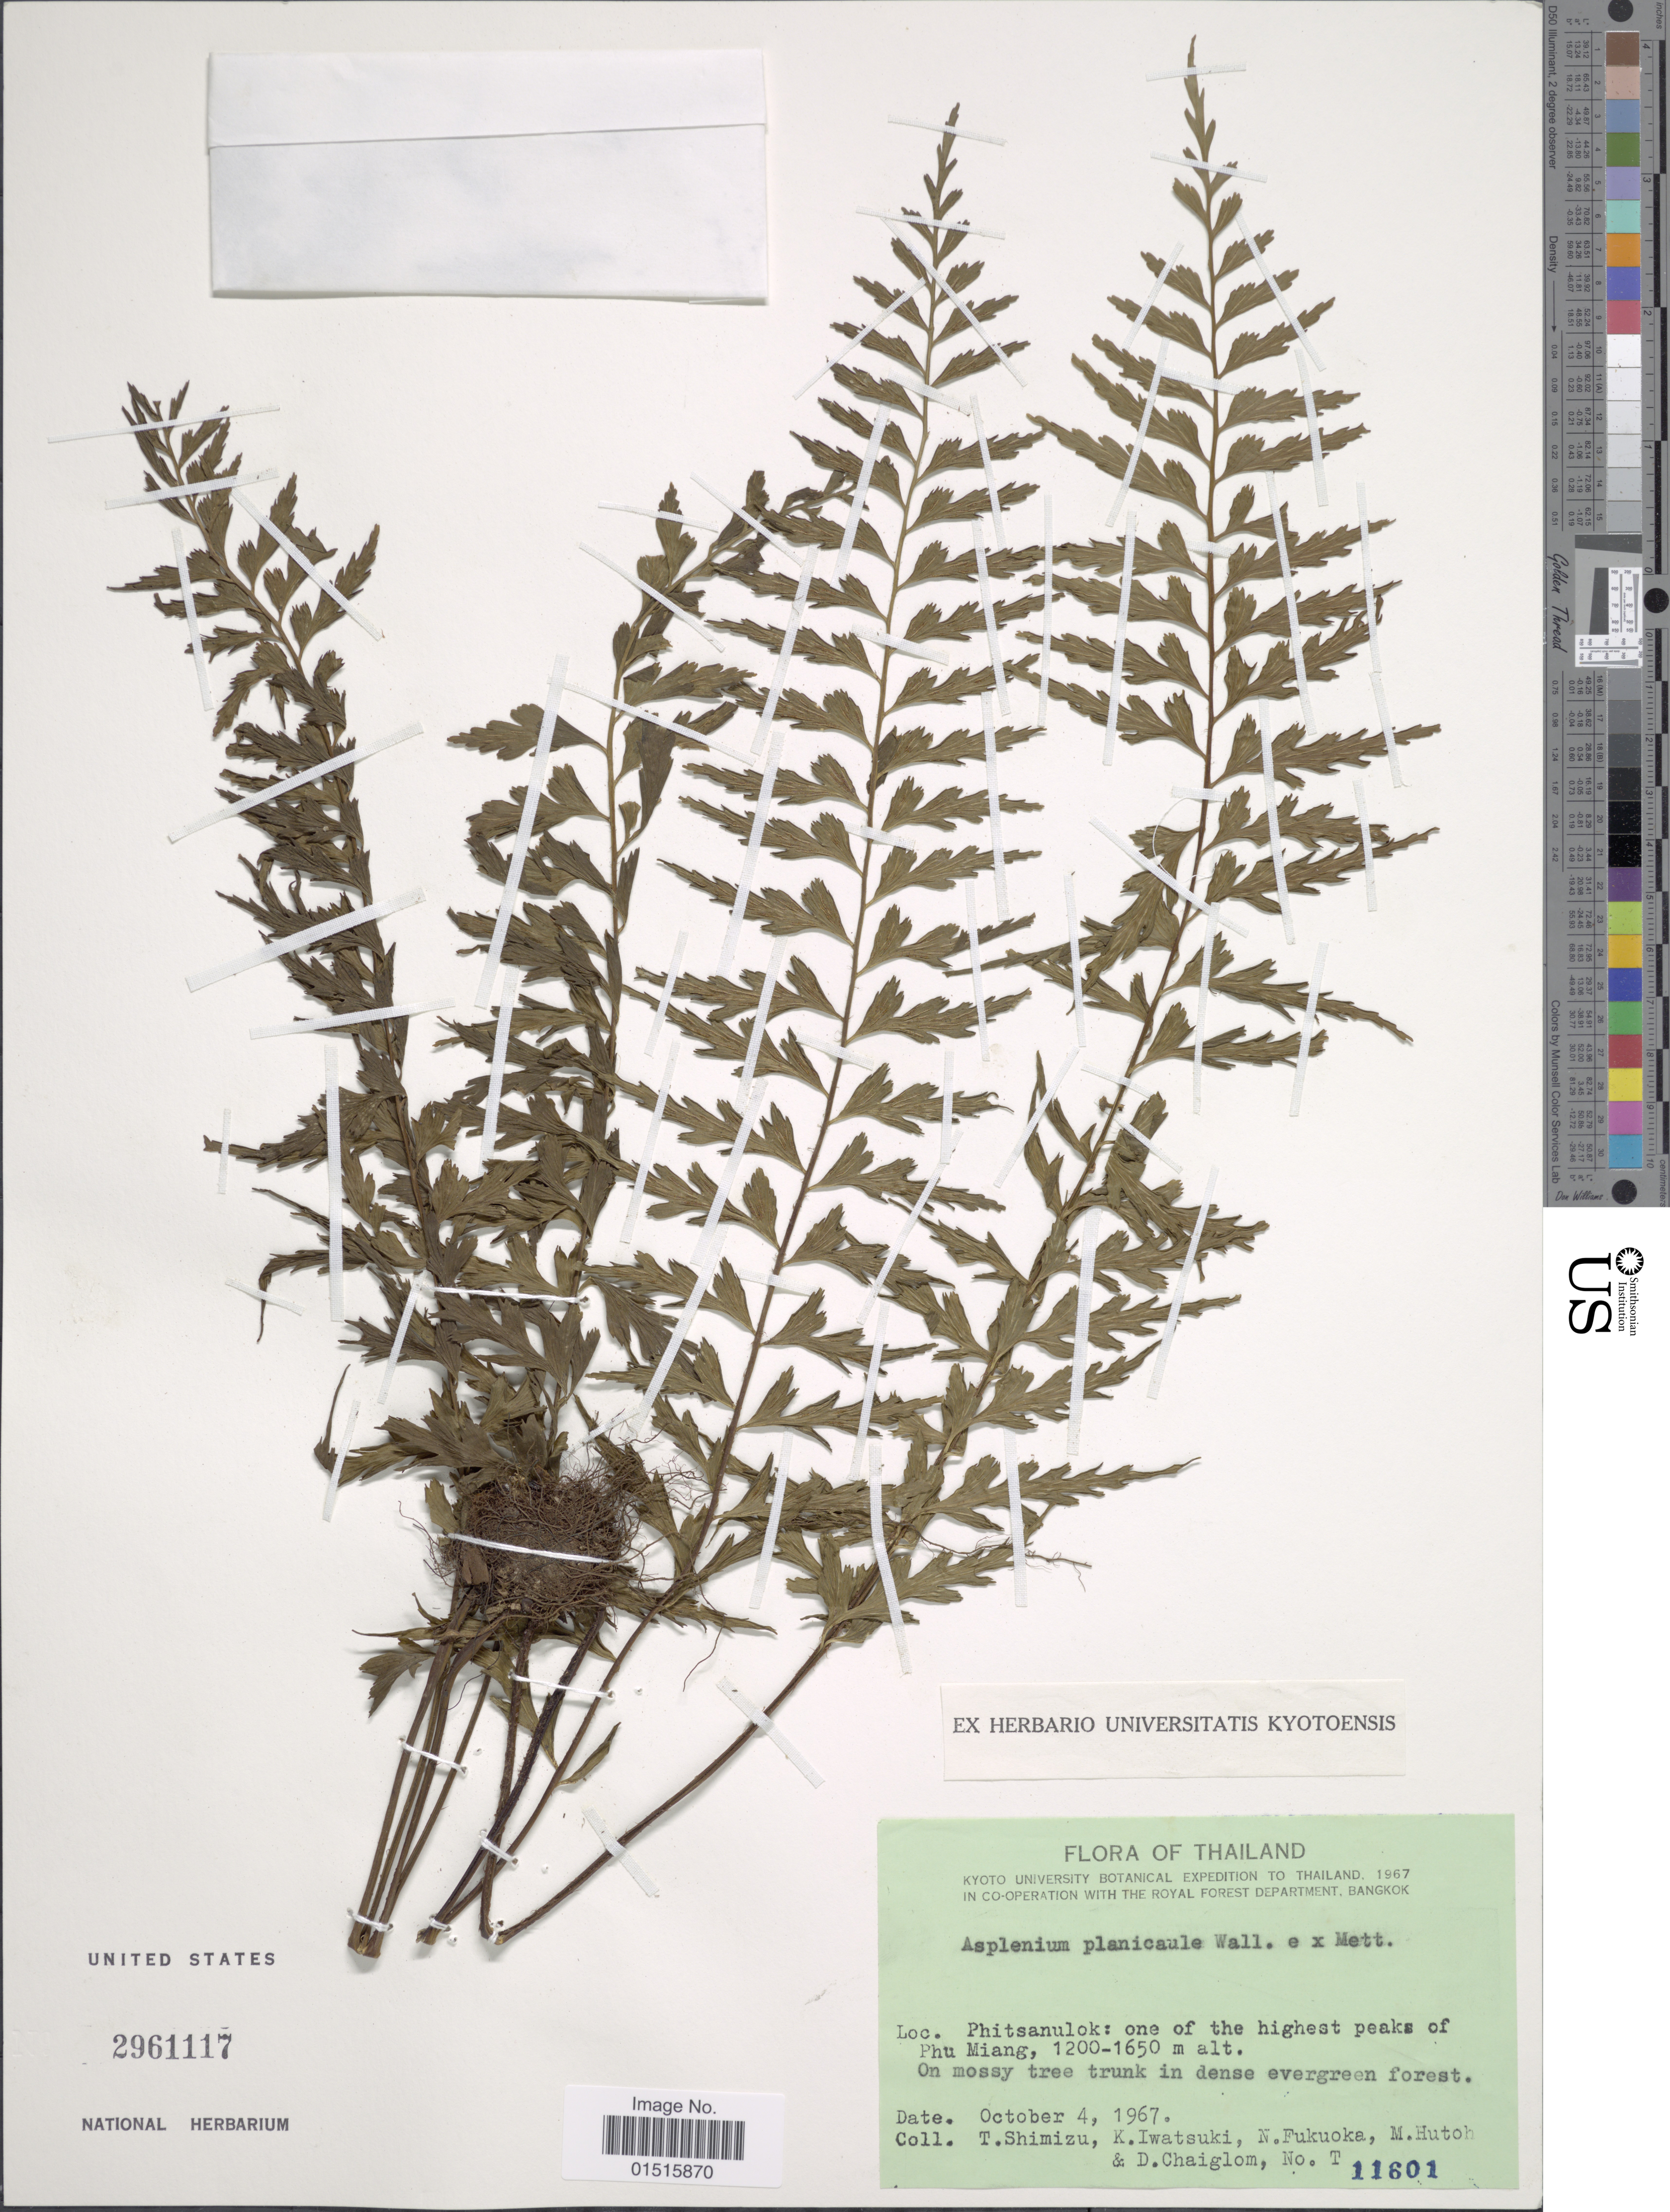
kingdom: Plantae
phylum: Tracheophyta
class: Polypodiopsida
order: Polypodiales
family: Aspleniaceae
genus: Asplenium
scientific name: Asplenium yoshinagae var. planicaule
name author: (Wall. ex Mett.) C.V. Morton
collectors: T. Shimizu, K. Iwatsuki, N. Fukuoka, M. Hutoh & D. Chaiglom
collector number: T11601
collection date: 1967-10-04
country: Thailand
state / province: Phitsanulok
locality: One of the highest peaks of Phu Miang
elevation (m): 1200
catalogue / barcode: US 2961117